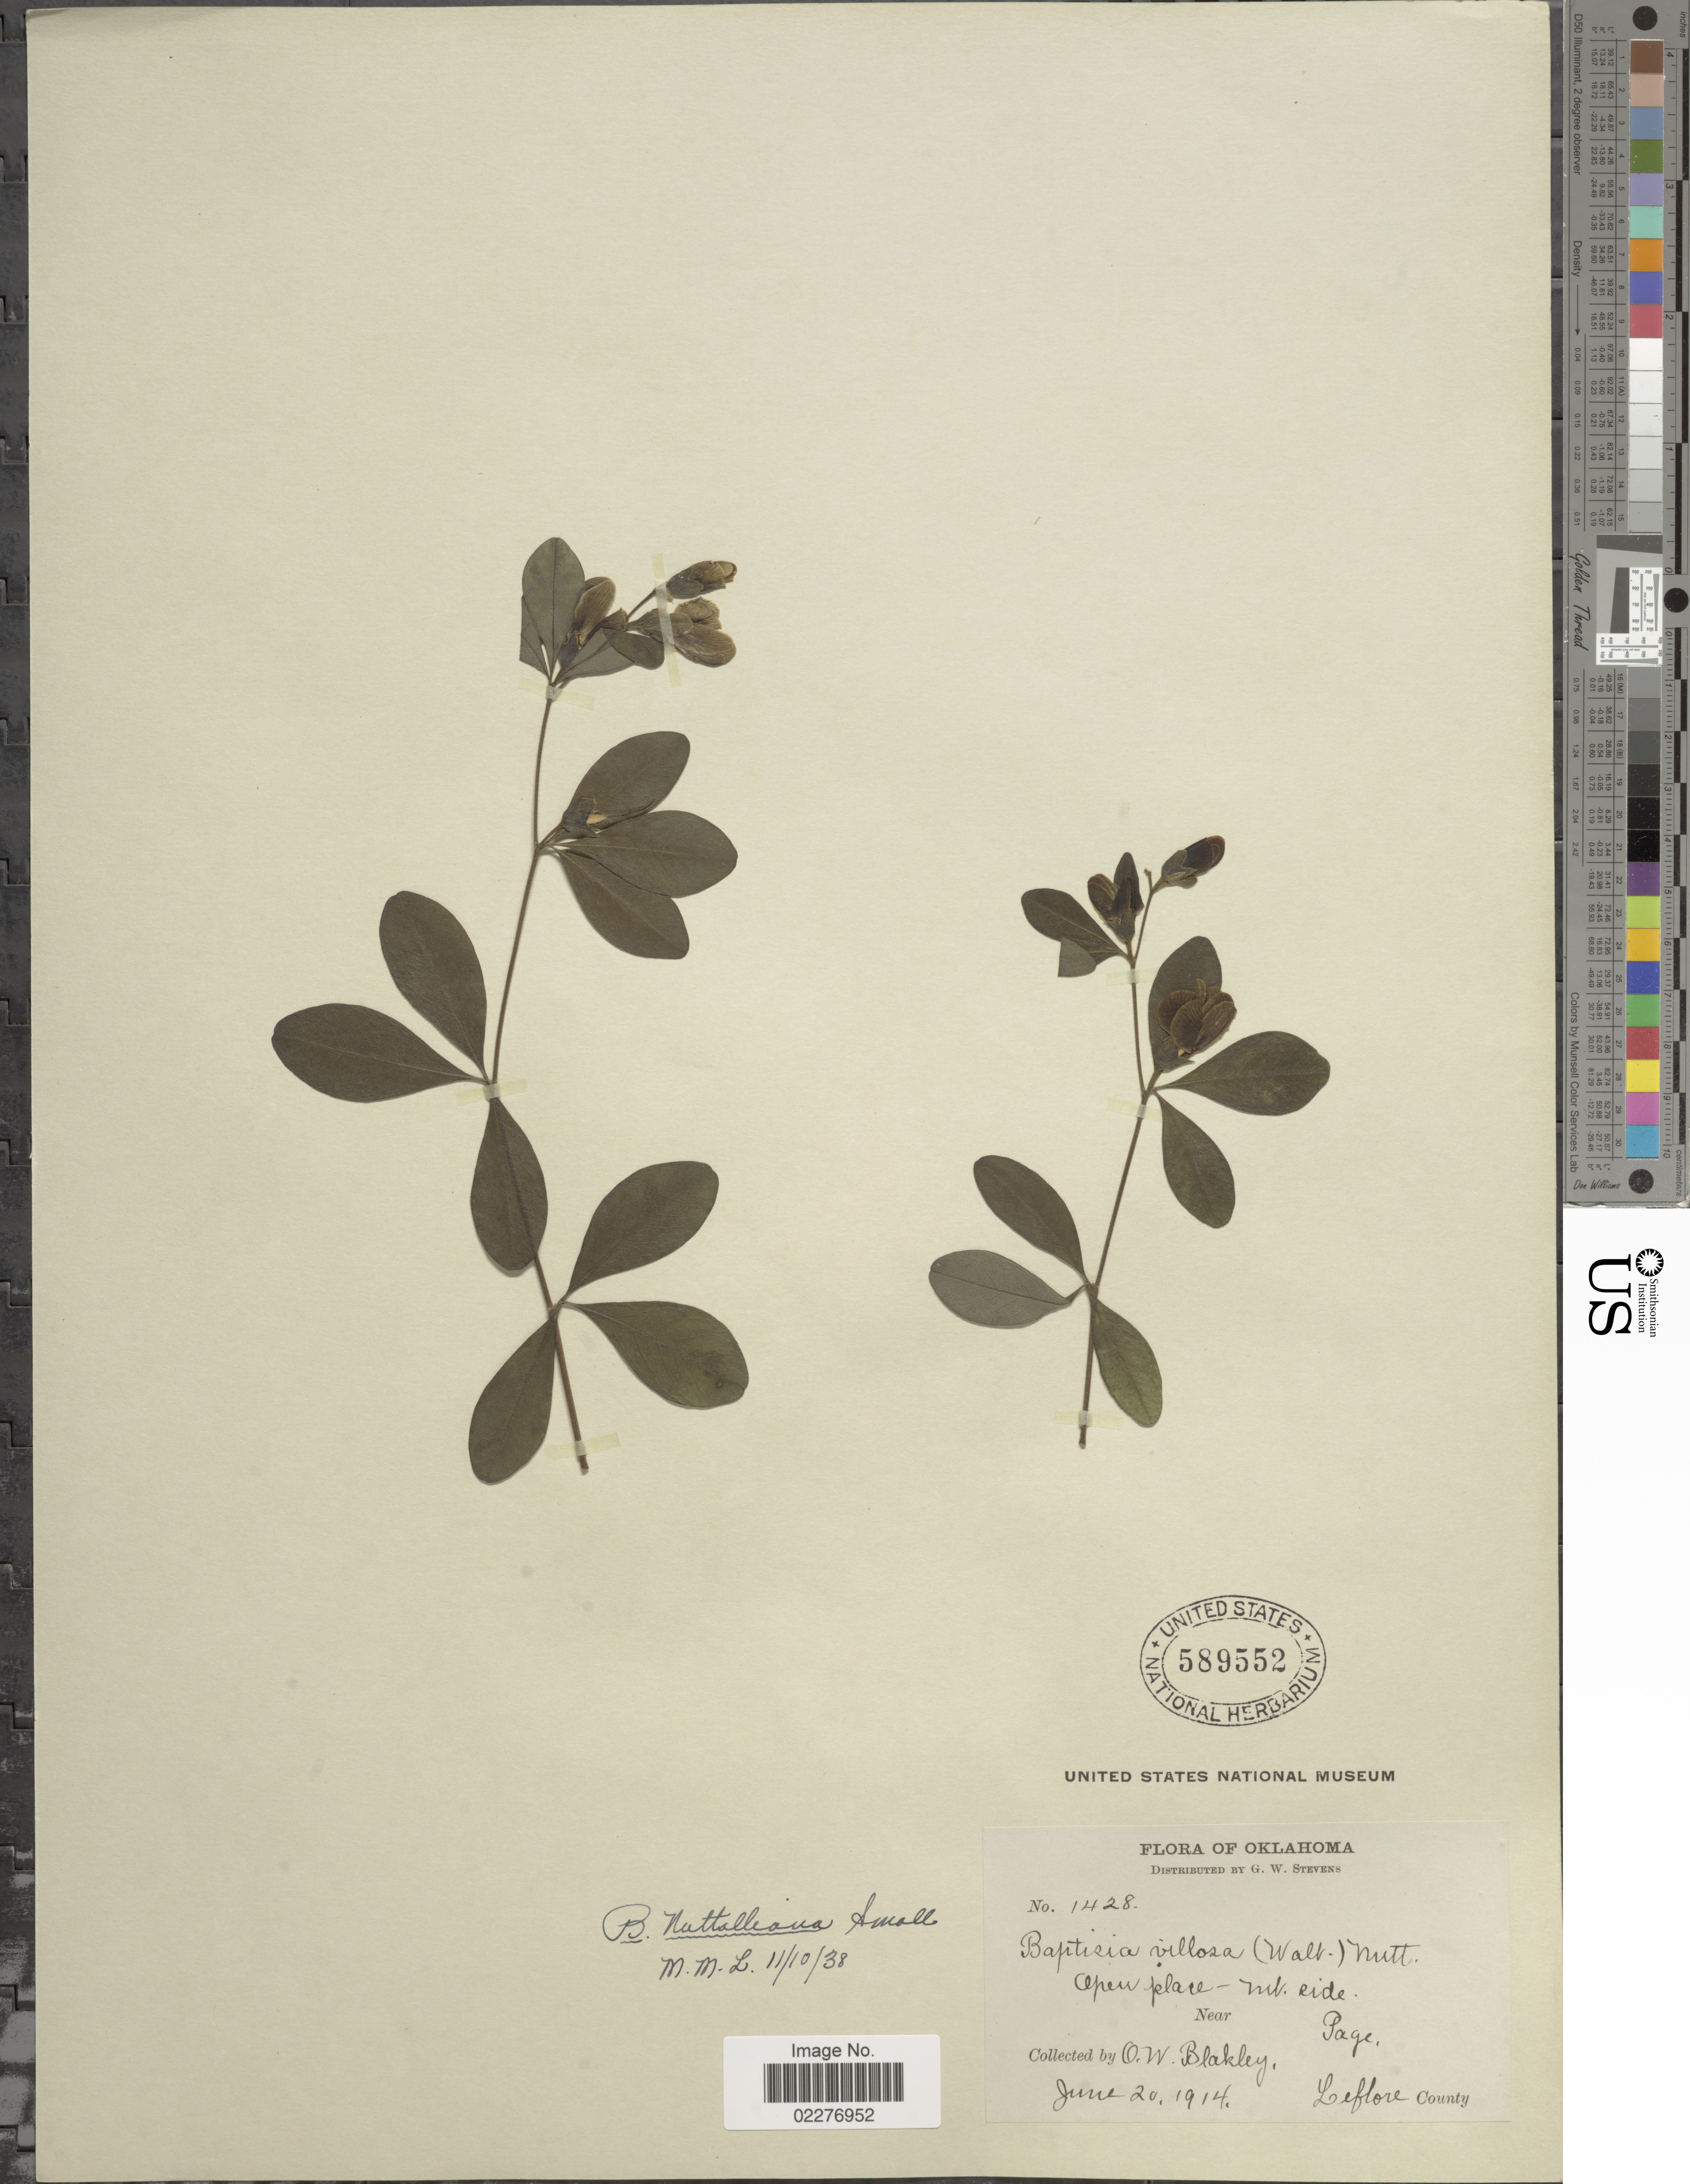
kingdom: Plantae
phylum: Tracheophyta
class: Magnoliopsida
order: Fabales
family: Fabaceae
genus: Baptisia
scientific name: Baptisia nuttalliana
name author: Small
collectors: O. Blakley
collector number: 1428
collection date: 1914-06-20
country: United States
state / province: Oklahoma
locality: Open place - W side, Page, Leflore County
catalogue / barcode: US 589552